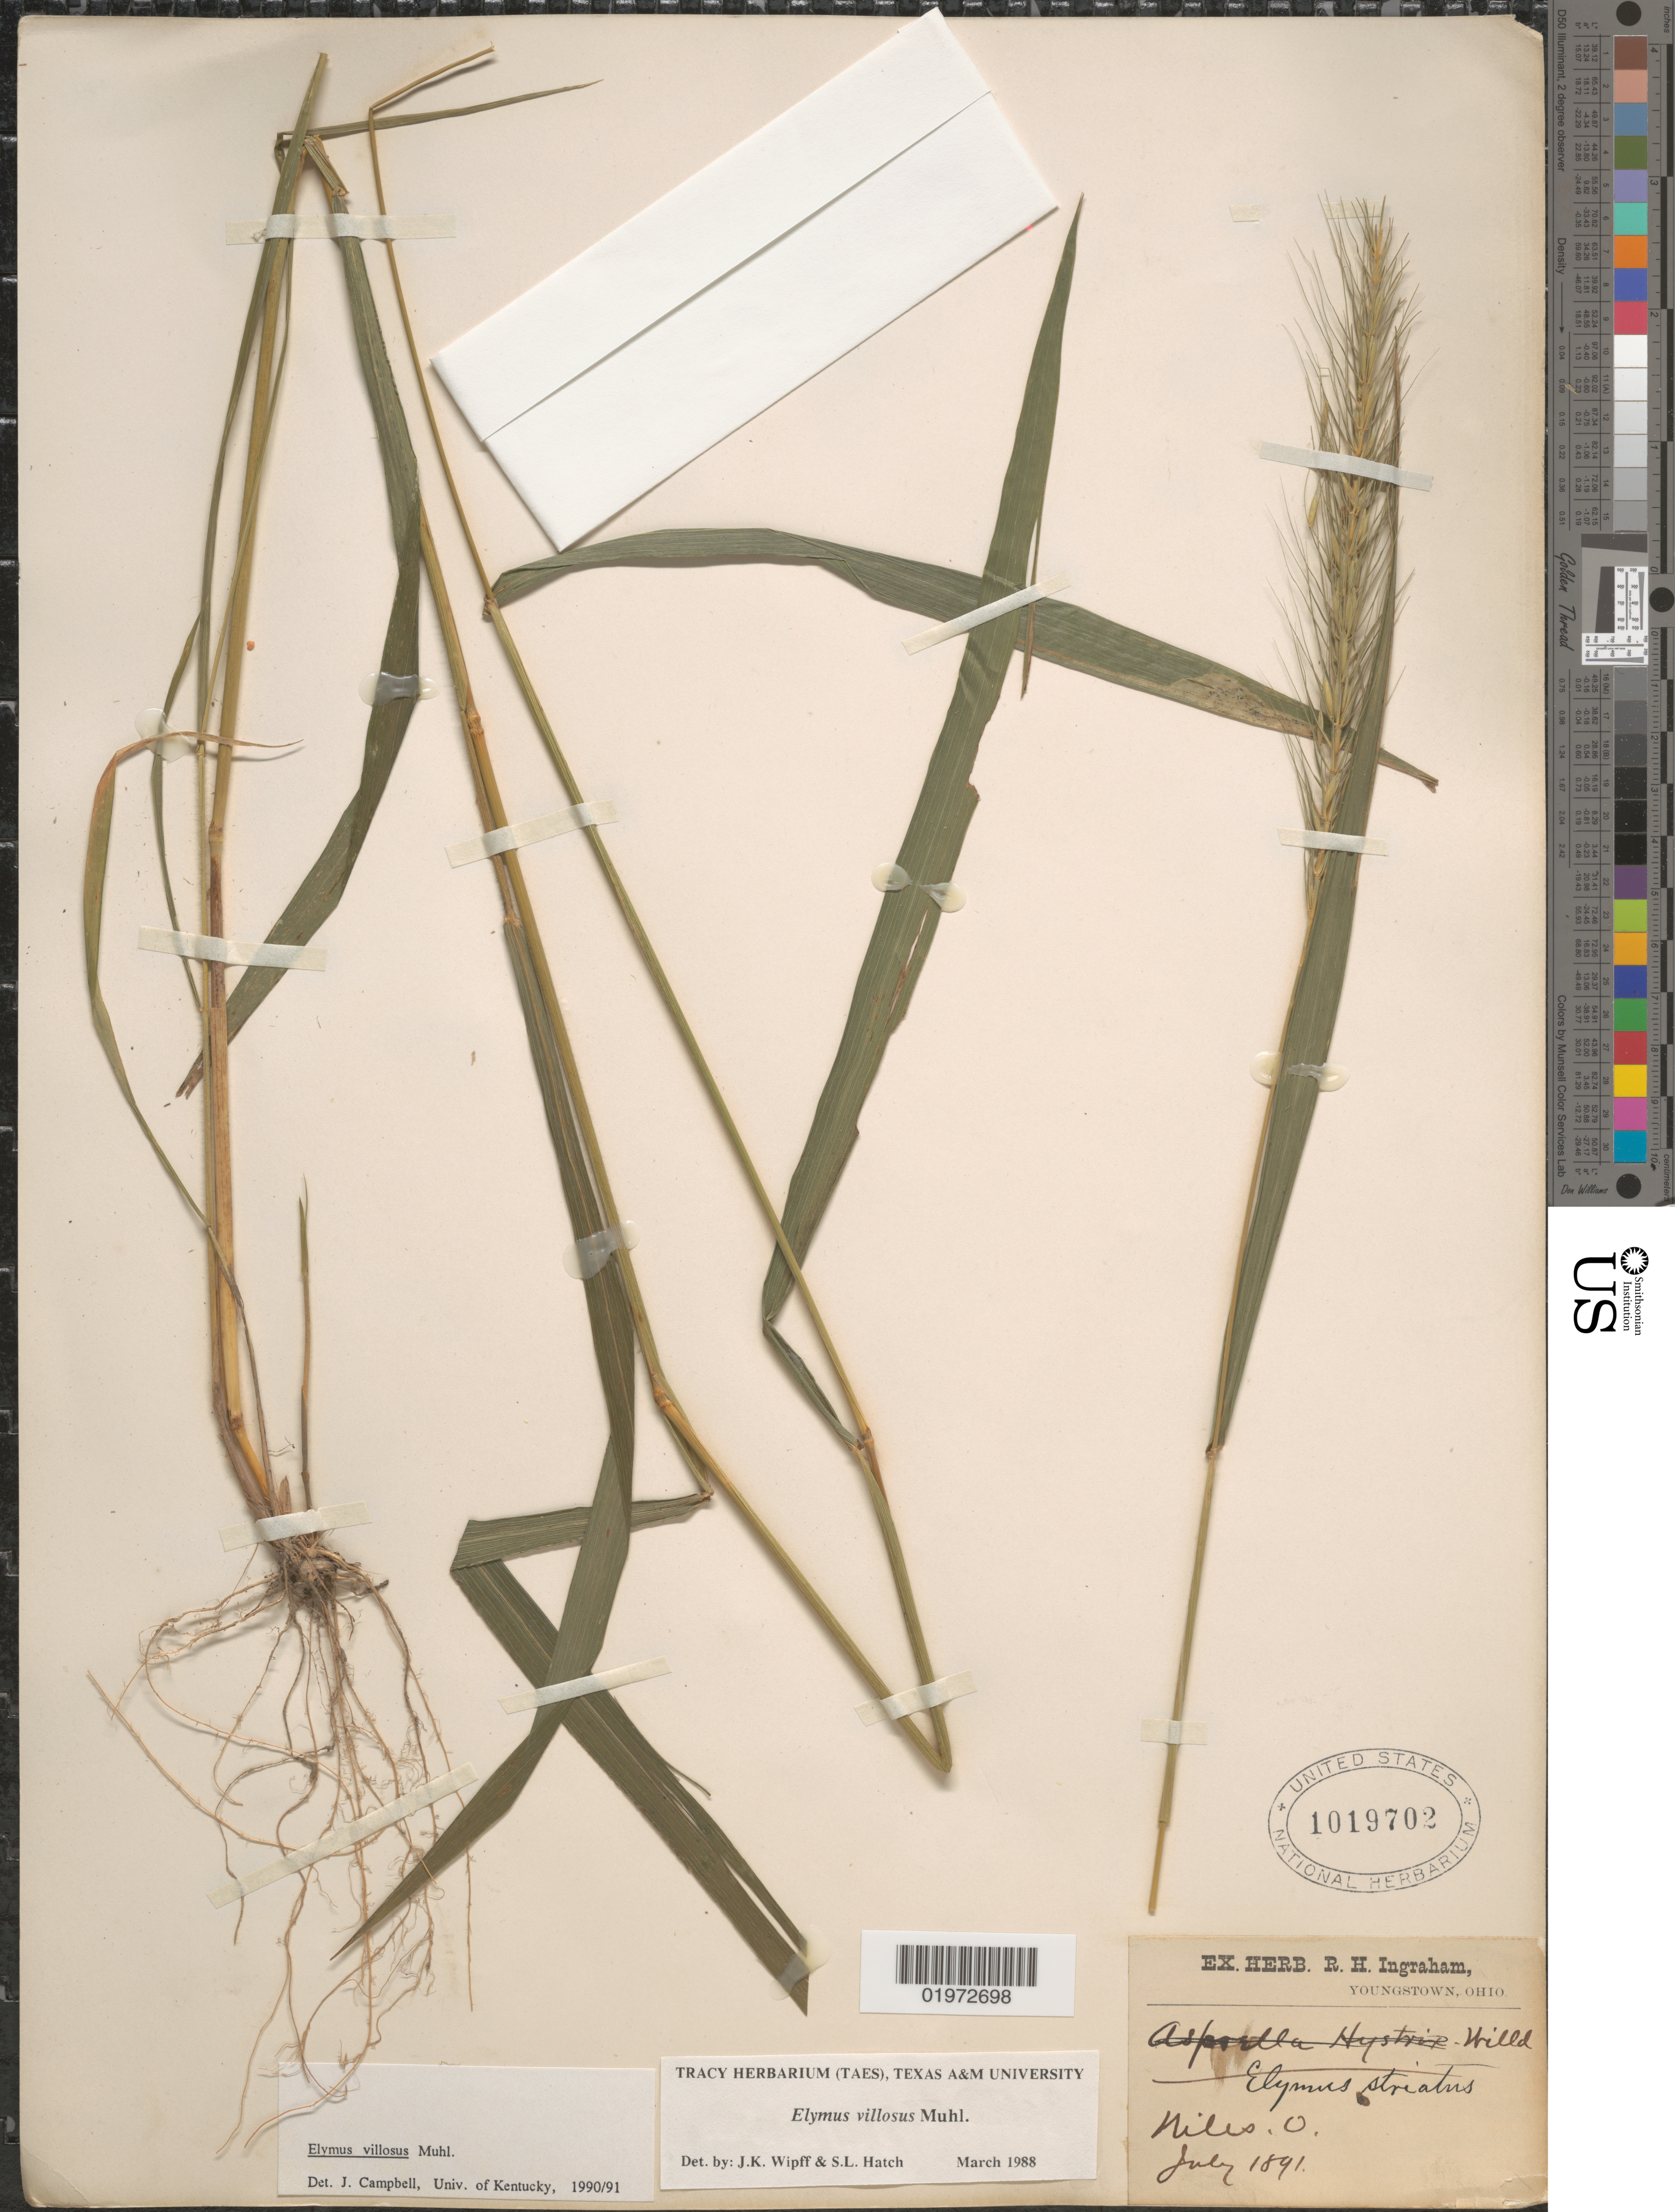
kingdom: Plantae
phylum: Tracheophyta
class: Liliopsida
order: Poales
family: Poaceae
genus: Elymus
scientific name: Elymus villosus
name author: Muhl. ex Willd.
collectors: Ex herb. R. H. Ingraham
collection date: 1891-07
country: United States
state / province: Ohio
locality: Niles.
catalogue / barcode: US 1019702